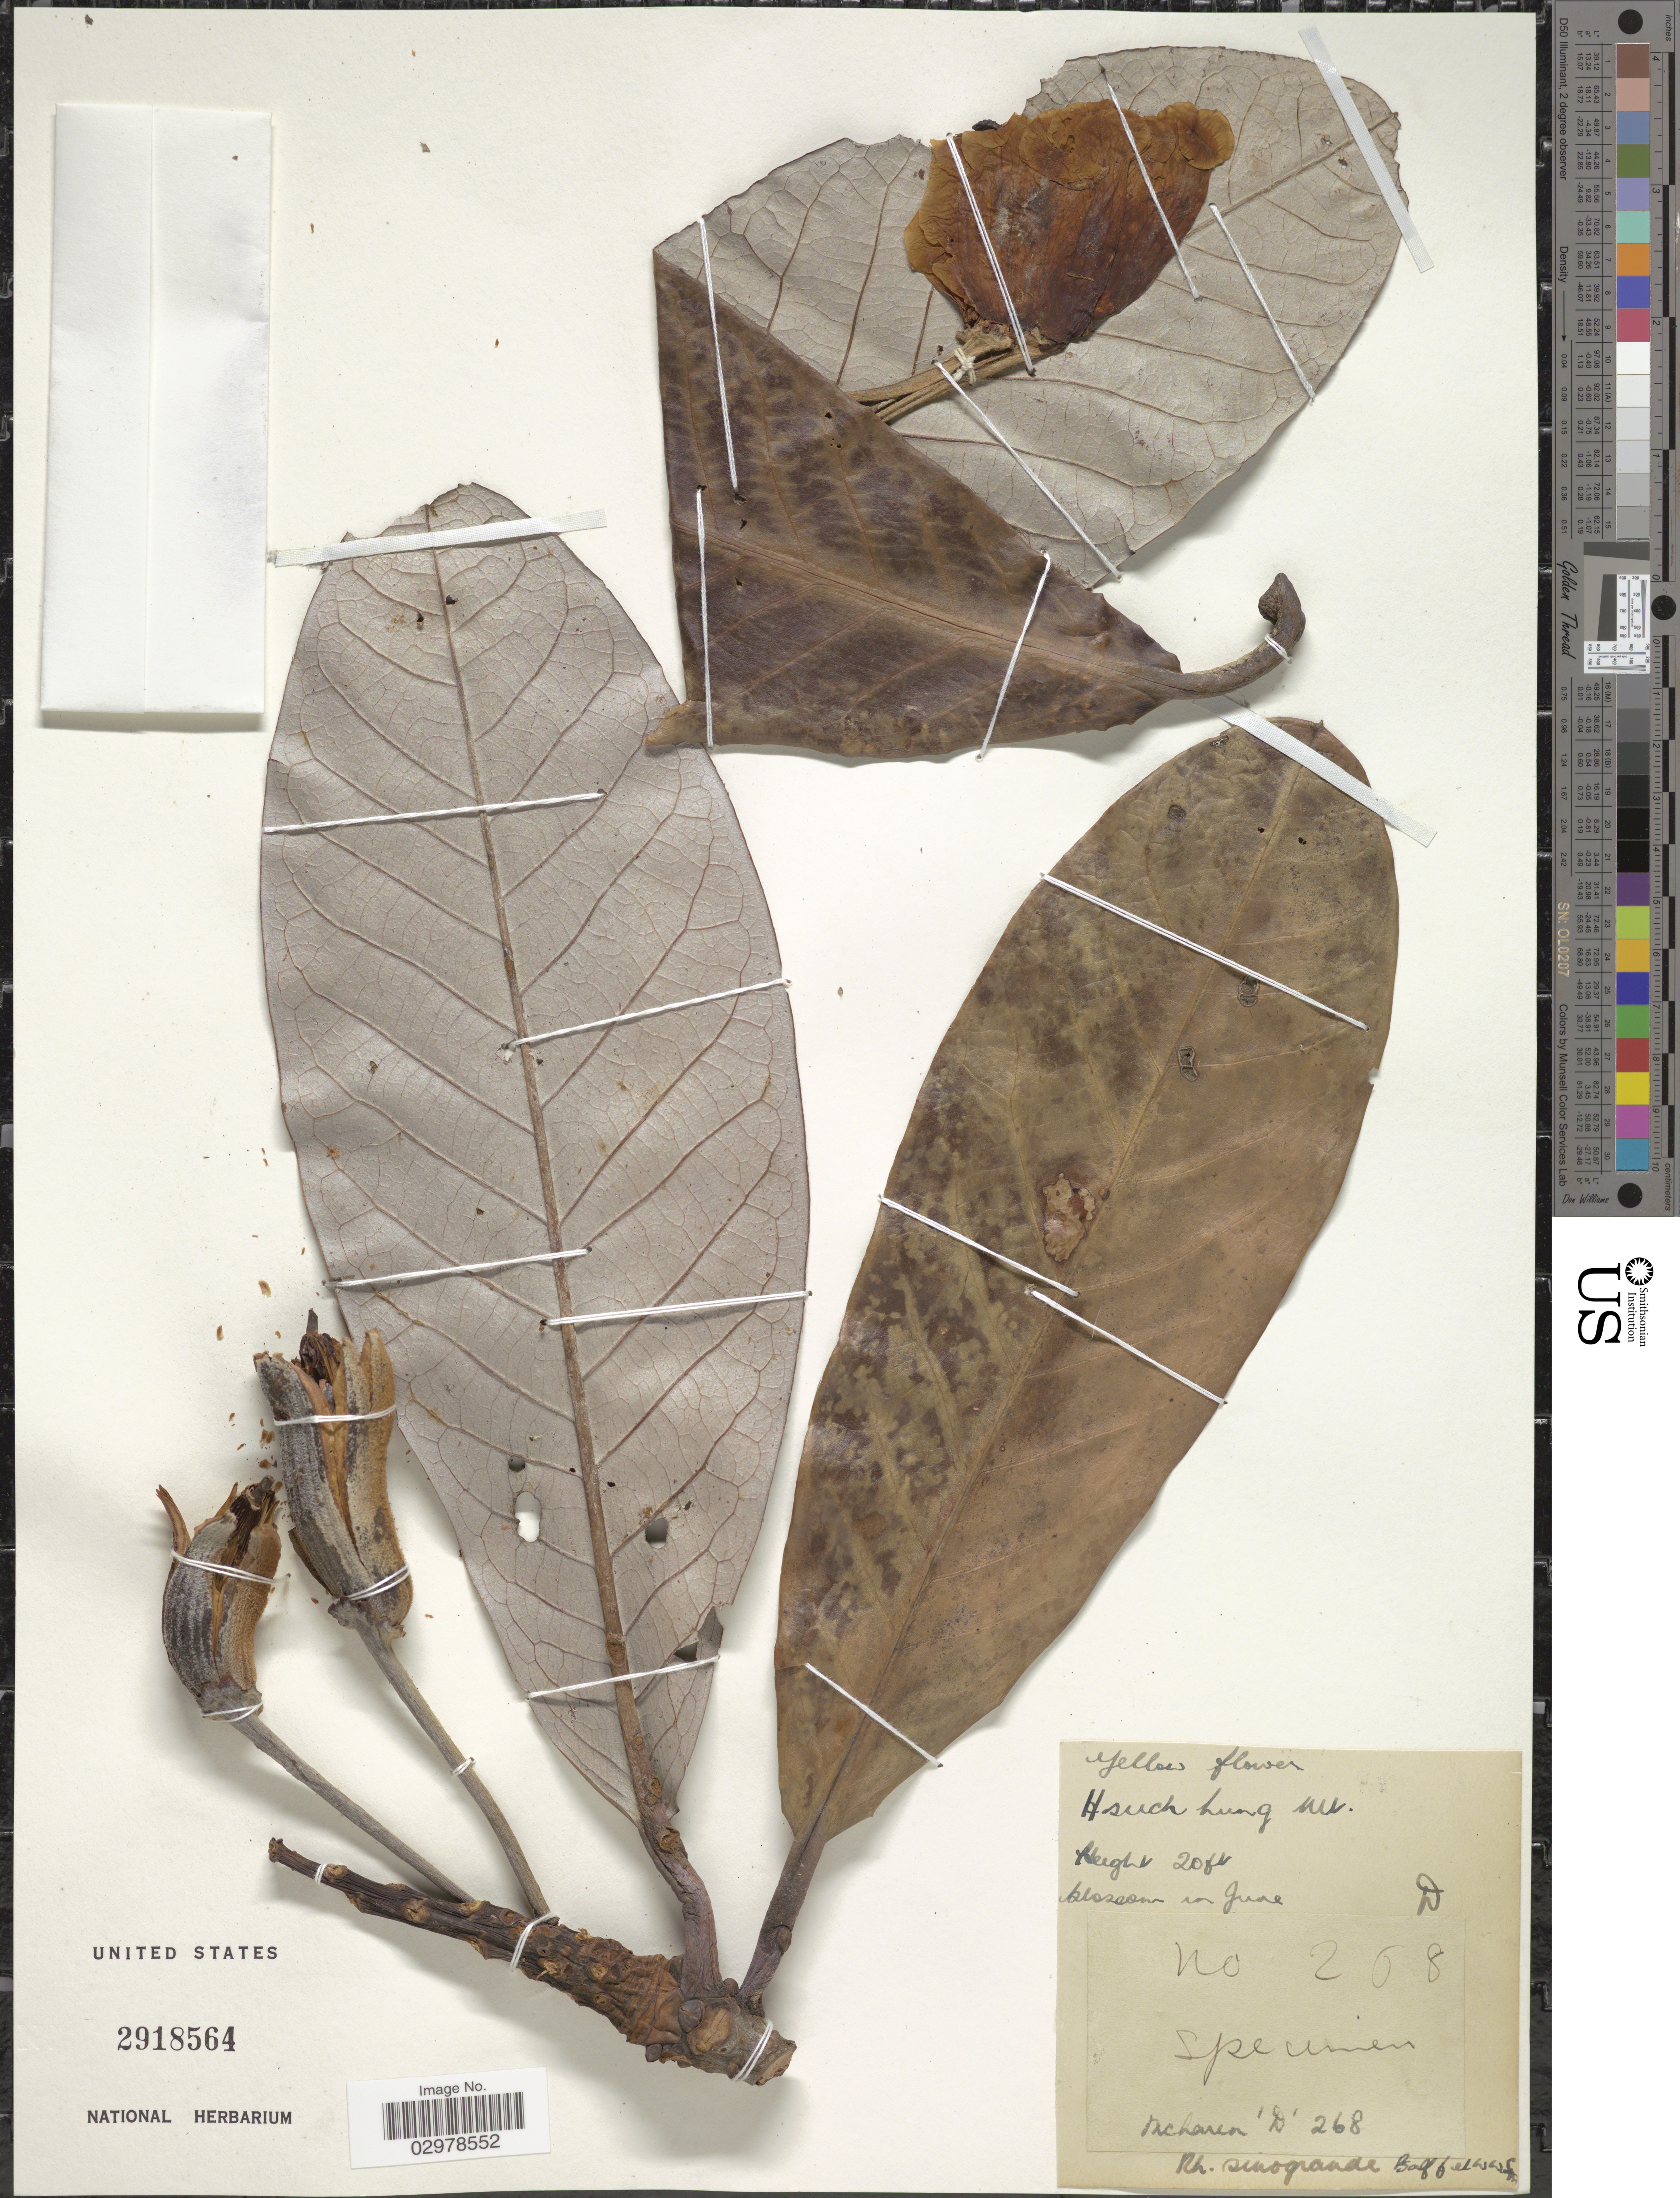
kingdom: Plantae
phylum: Tracheophyta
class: Magnoliopsida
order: Ericales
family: Ericaceae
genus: Rhododendron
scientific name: Rhododendron sinogrande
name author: Balf. f. & W.W. Sm.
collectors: McLaren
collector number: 'D' 268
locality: Hsuch hung Mt.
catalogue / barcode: US 2918564